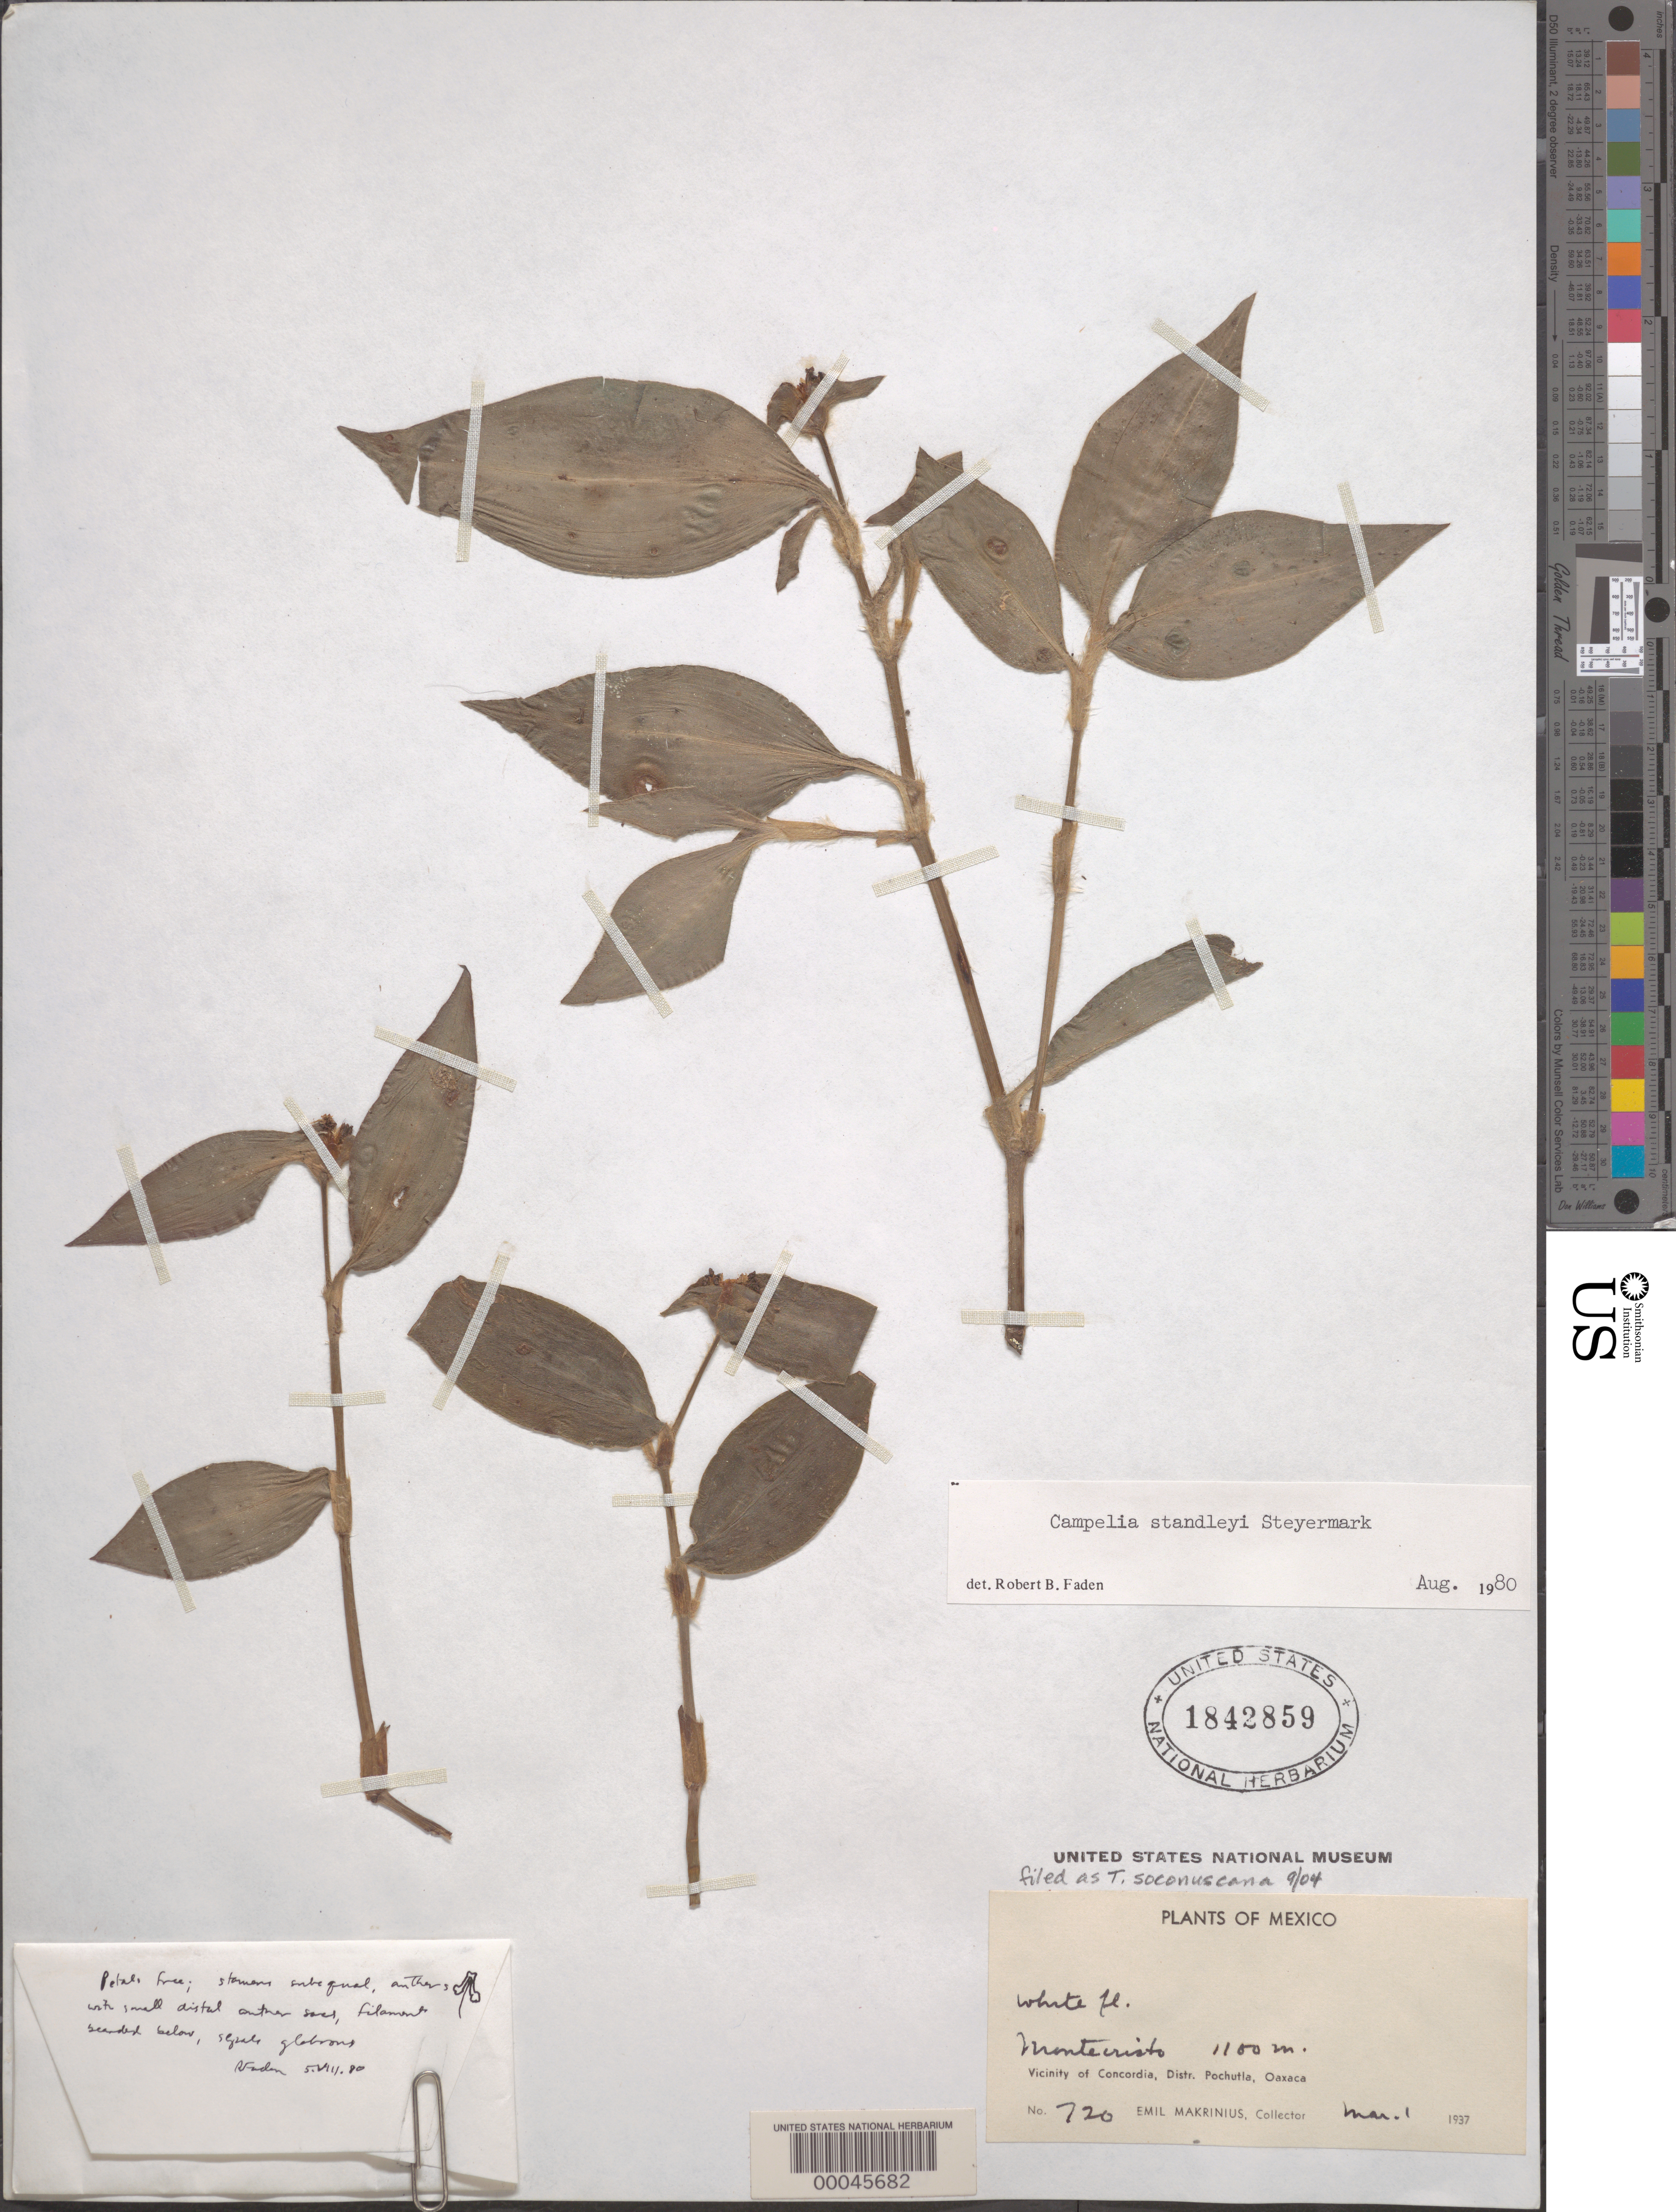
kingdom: Plantae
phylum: Tracheophyta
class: Liliopsida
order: Commelinales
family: Commelinaceae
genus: Tradescantia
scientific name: Tradescantia soconuscana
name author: Steyerm.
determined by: Faden, Robert B., (US), Smithsonian Institution - National Museum of Natural History (UNITED STATES)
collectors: E. Makrinius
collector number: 720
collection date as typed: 01 Mar 1937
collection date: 1937-03-01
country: Mexico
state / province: Oaxaca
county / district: San Pedro Pochutla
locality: Pochutla mun (?), montecristo, enar concordia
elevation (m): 1100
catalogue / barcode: US 1842859